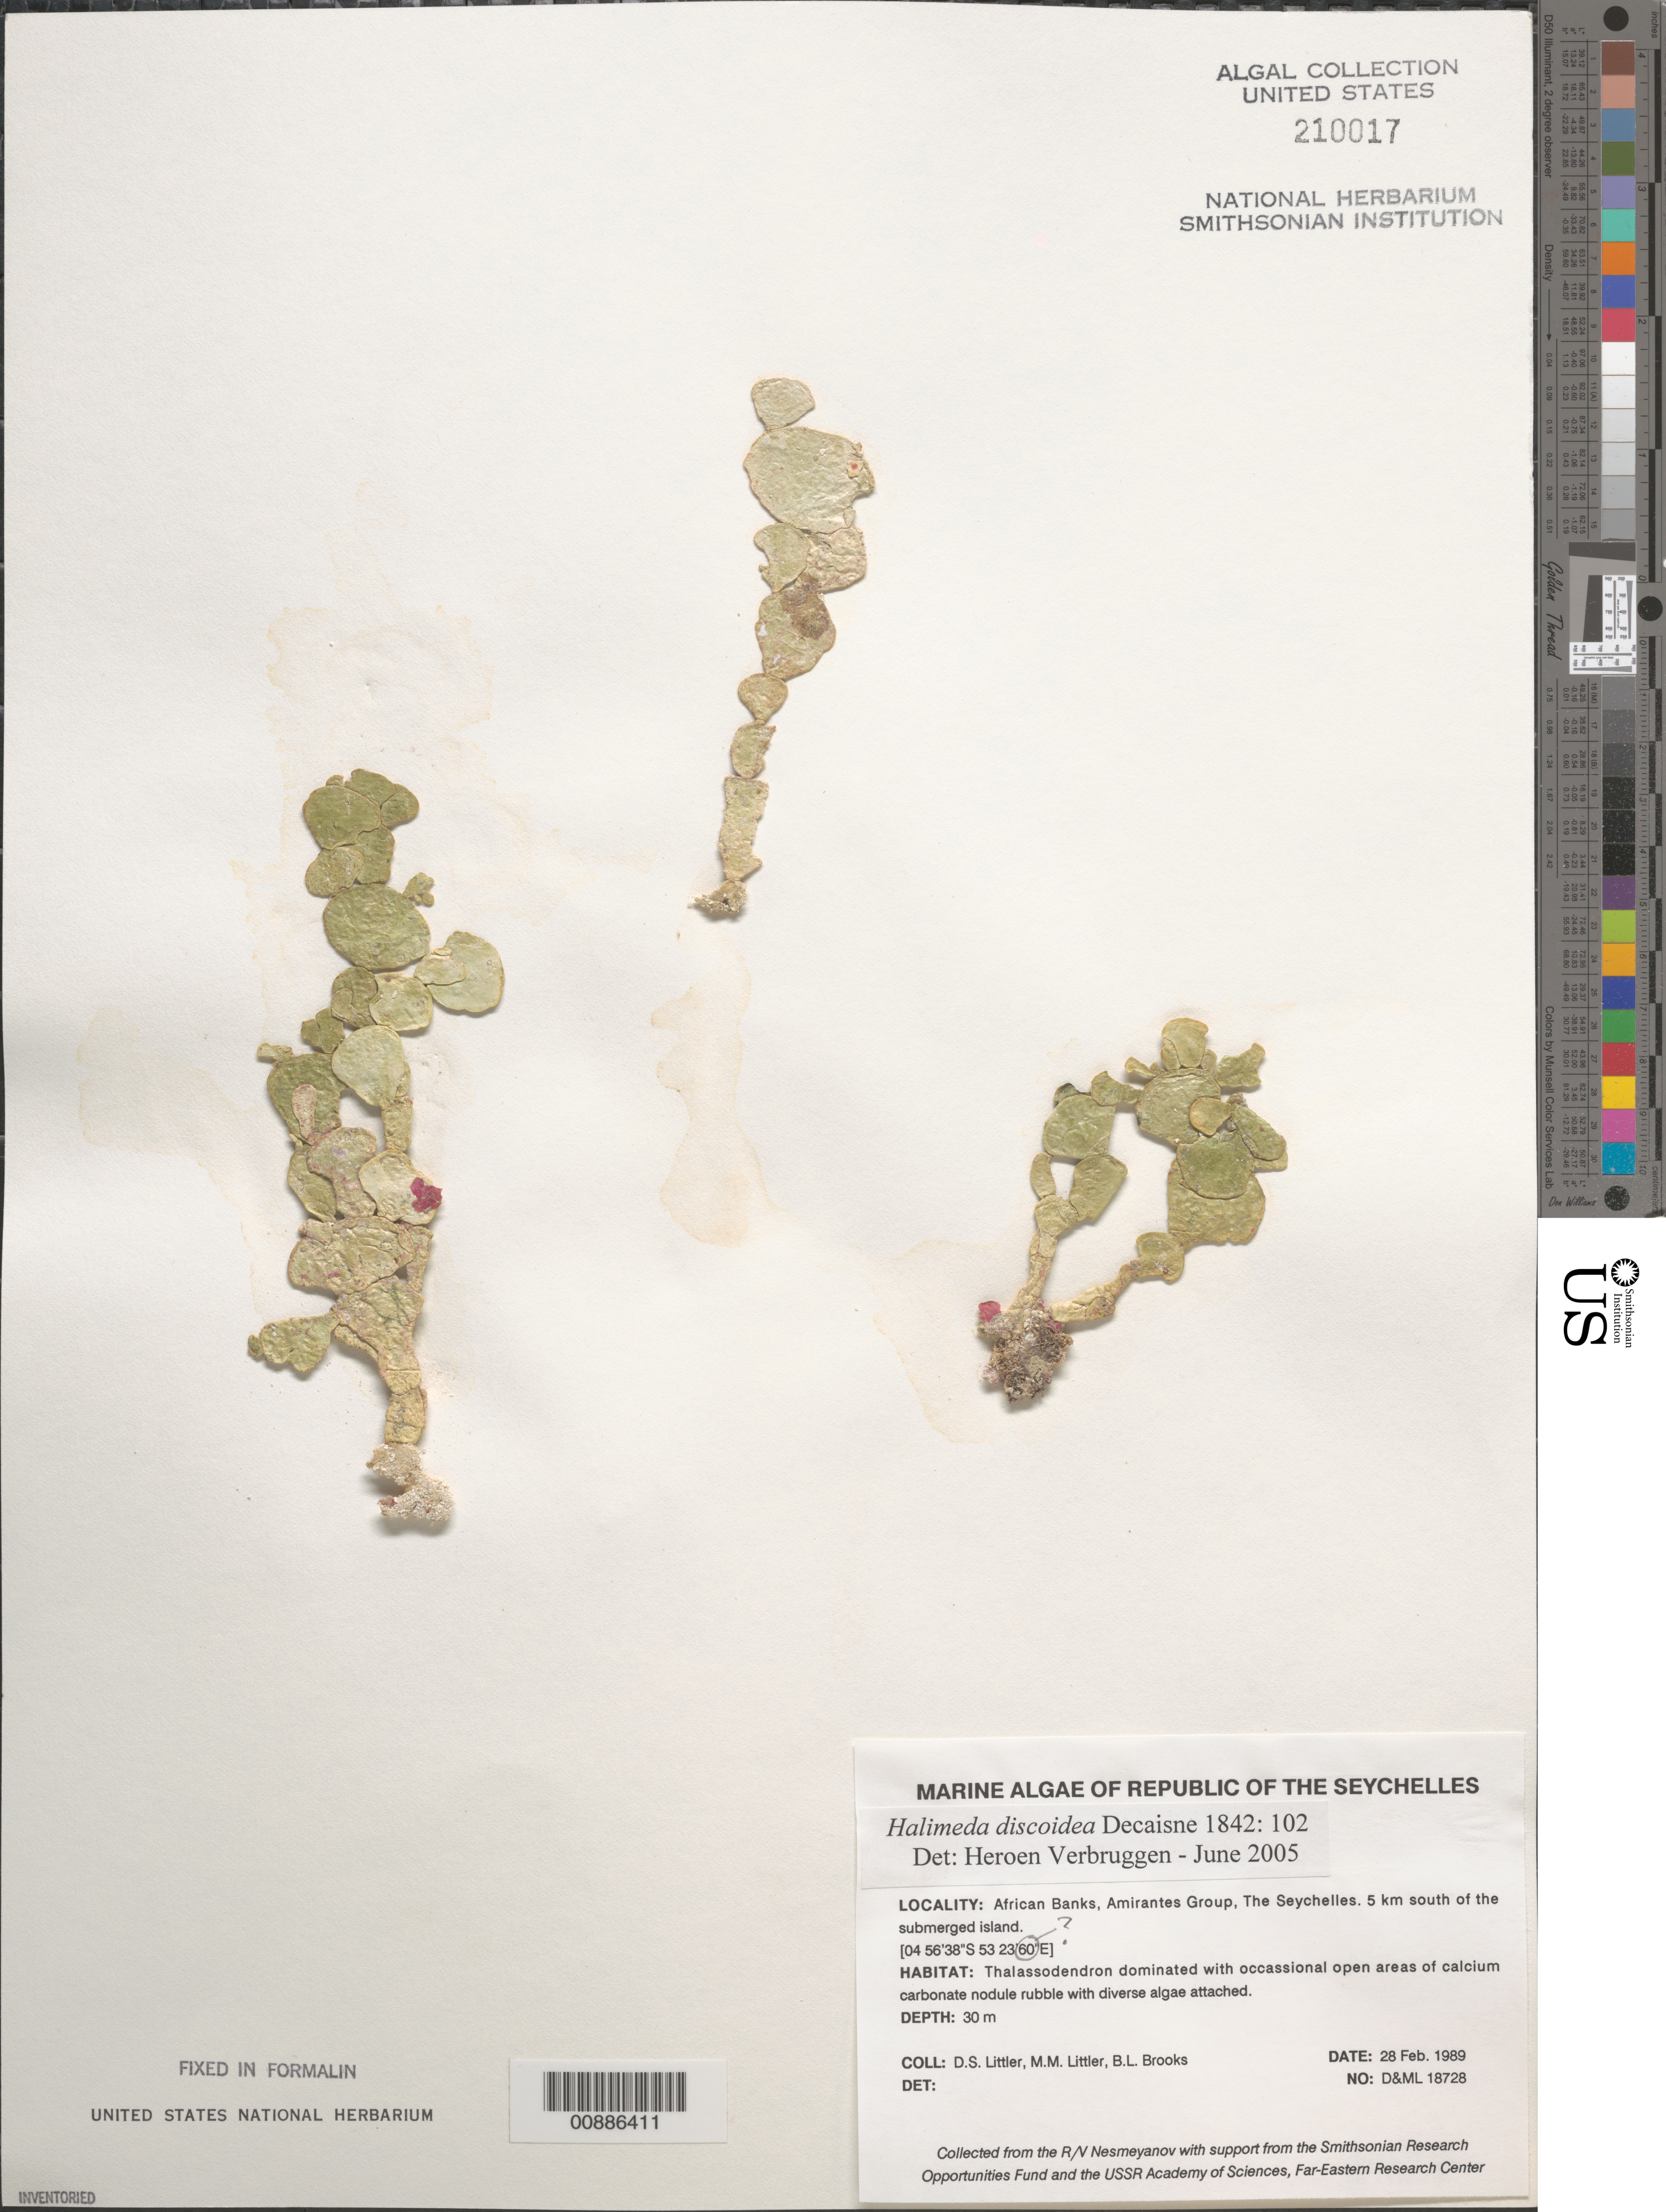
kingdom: Plantae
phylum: Chlorophyta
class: Ulvophyceae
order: Bryopsidales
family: Halimedaceae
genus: Halimeda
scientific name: Halimeda discoidea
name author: Decne.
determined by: Verbruggen, H.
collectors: D. S. Littler, M. M. Littler & B. Brooks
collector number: D&ML 18728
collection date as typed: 28 Feb 1989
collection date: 1989-02-28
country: Seychelles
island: African Banks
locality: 5 km south of the submerged island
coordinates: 04 56'38"S, 53 23'60"E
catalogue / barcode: US 210017